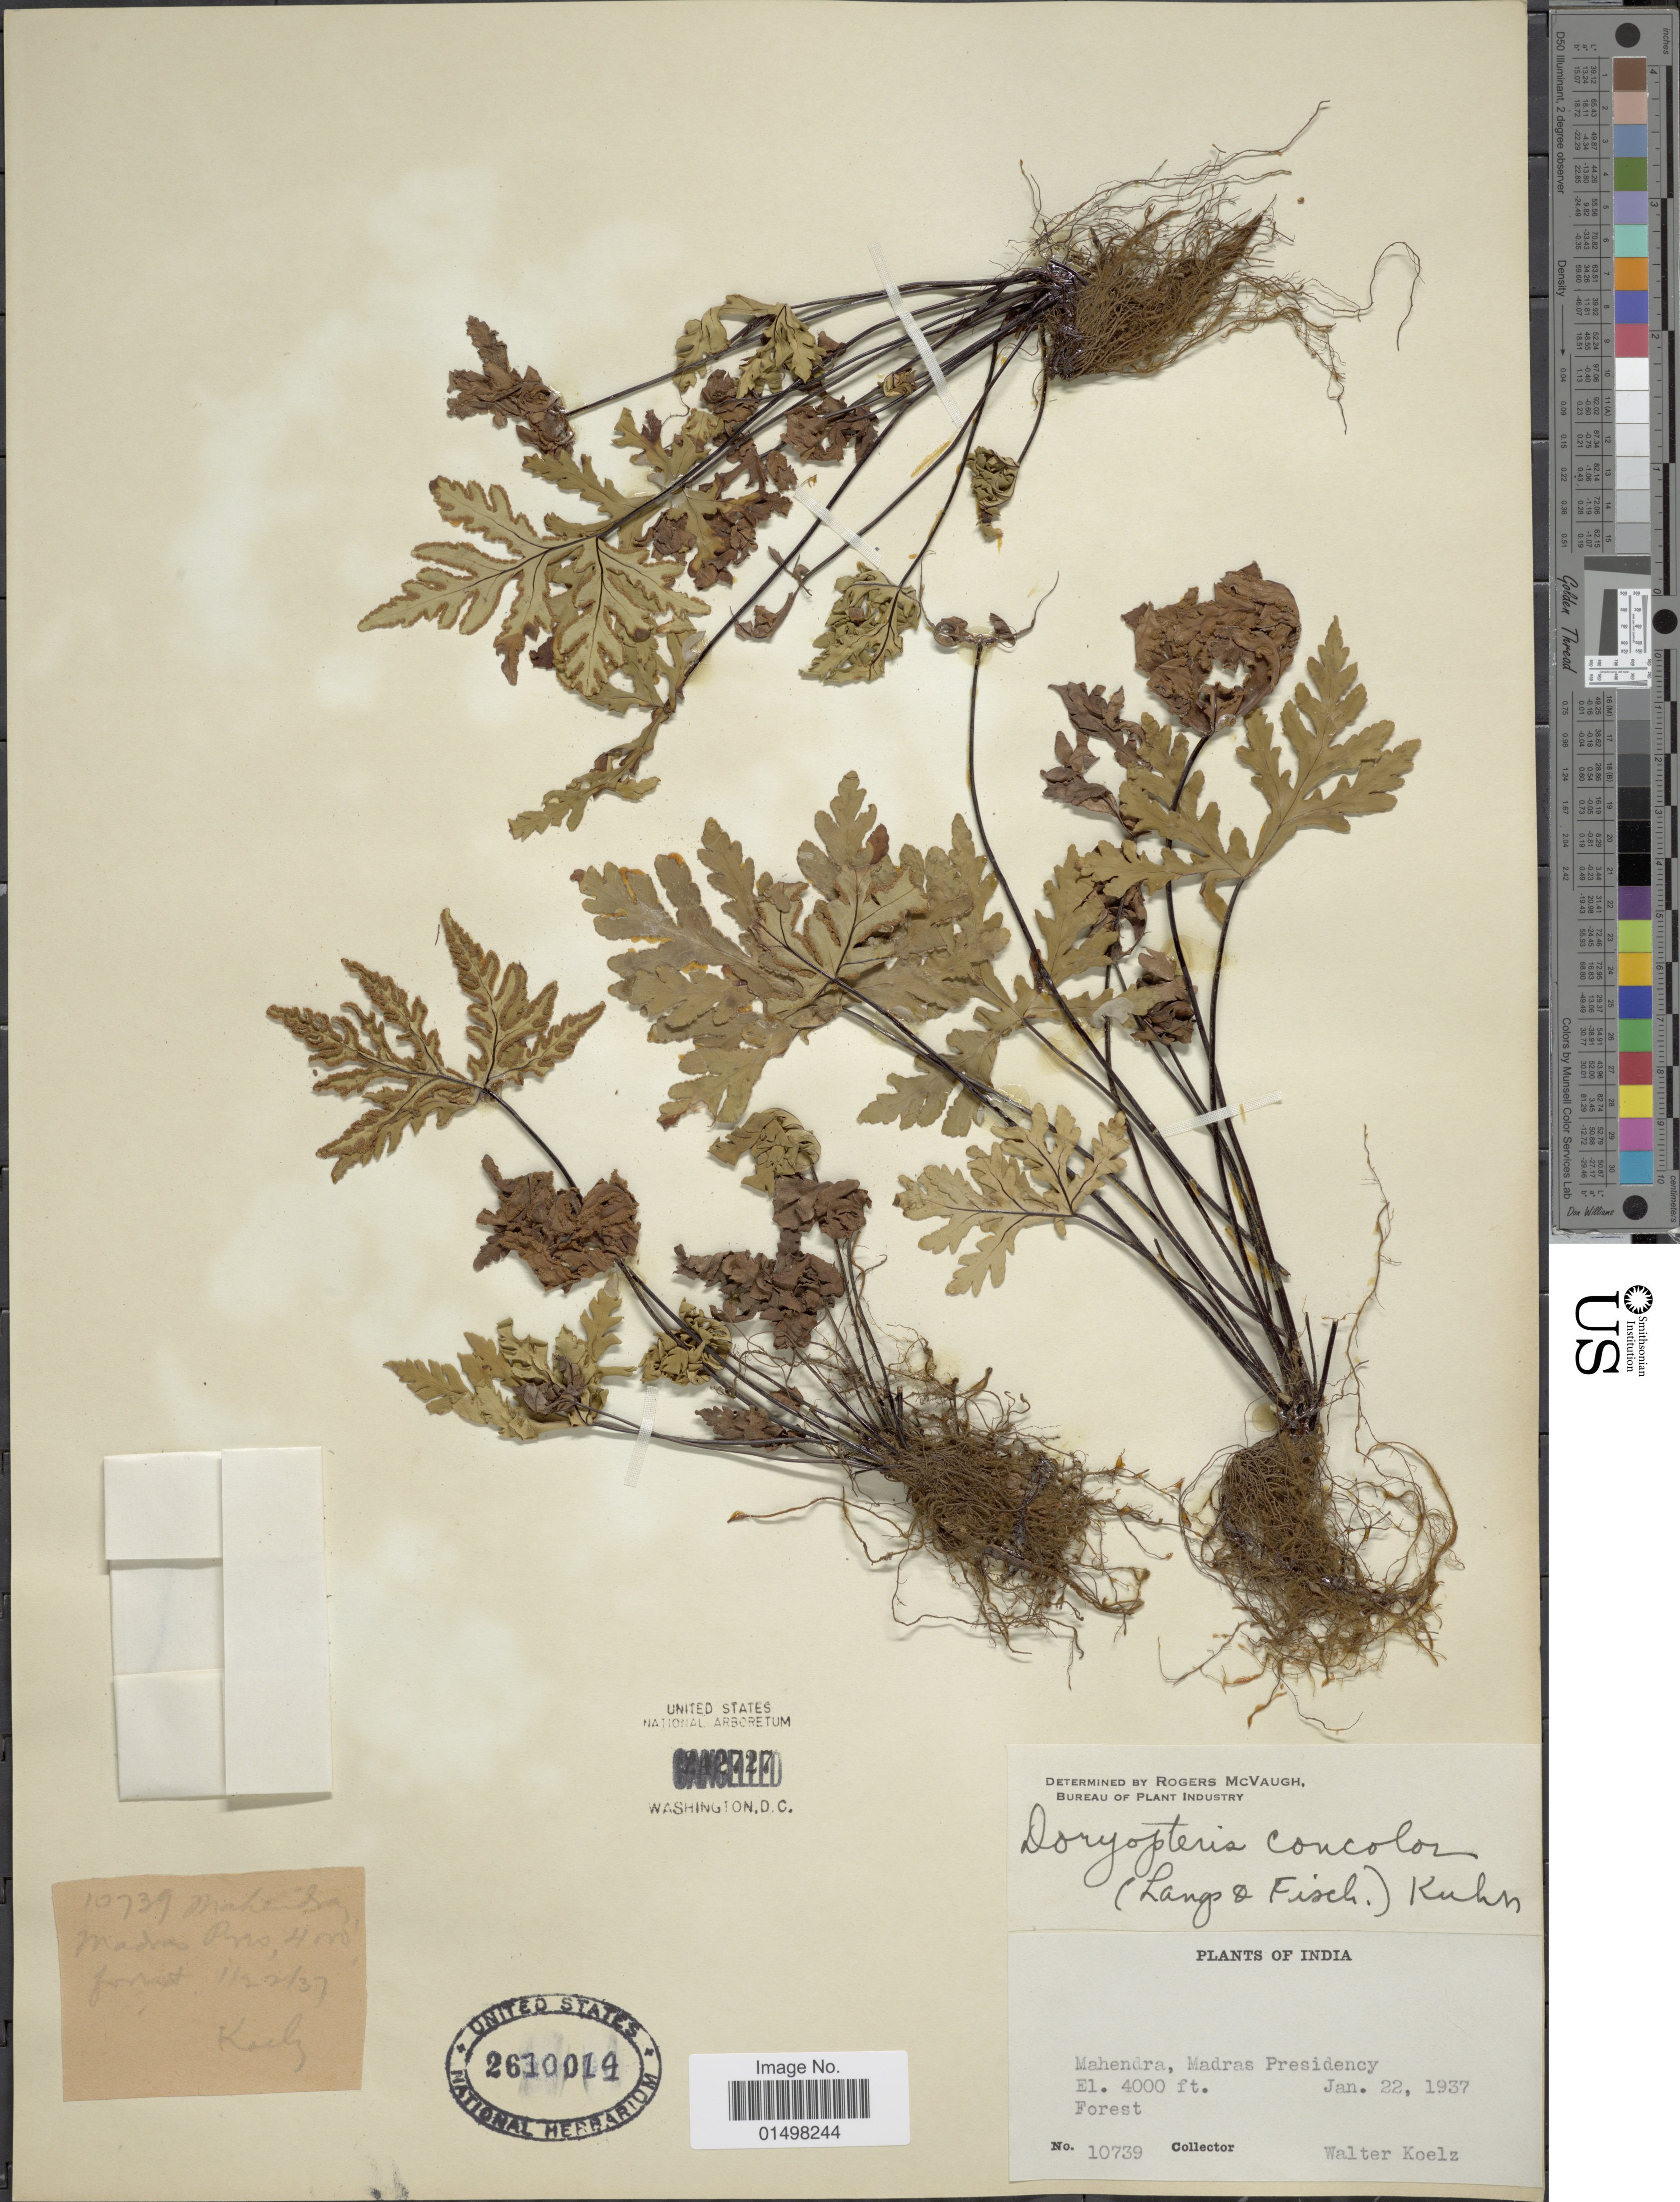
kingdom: Plantae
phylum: Tracheophyta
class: Polypodiopsida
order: Polypodiales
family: Pteridaceae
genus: Doryopteris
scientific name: Doryopteris concolor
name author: (Langsd. & Fisch.) Kuhn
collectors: W. N. Koelz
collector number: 10739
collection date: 1937-01-22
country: India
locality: Mahendra, Madras Presidency.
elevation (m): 1219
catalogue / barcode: US 2610014